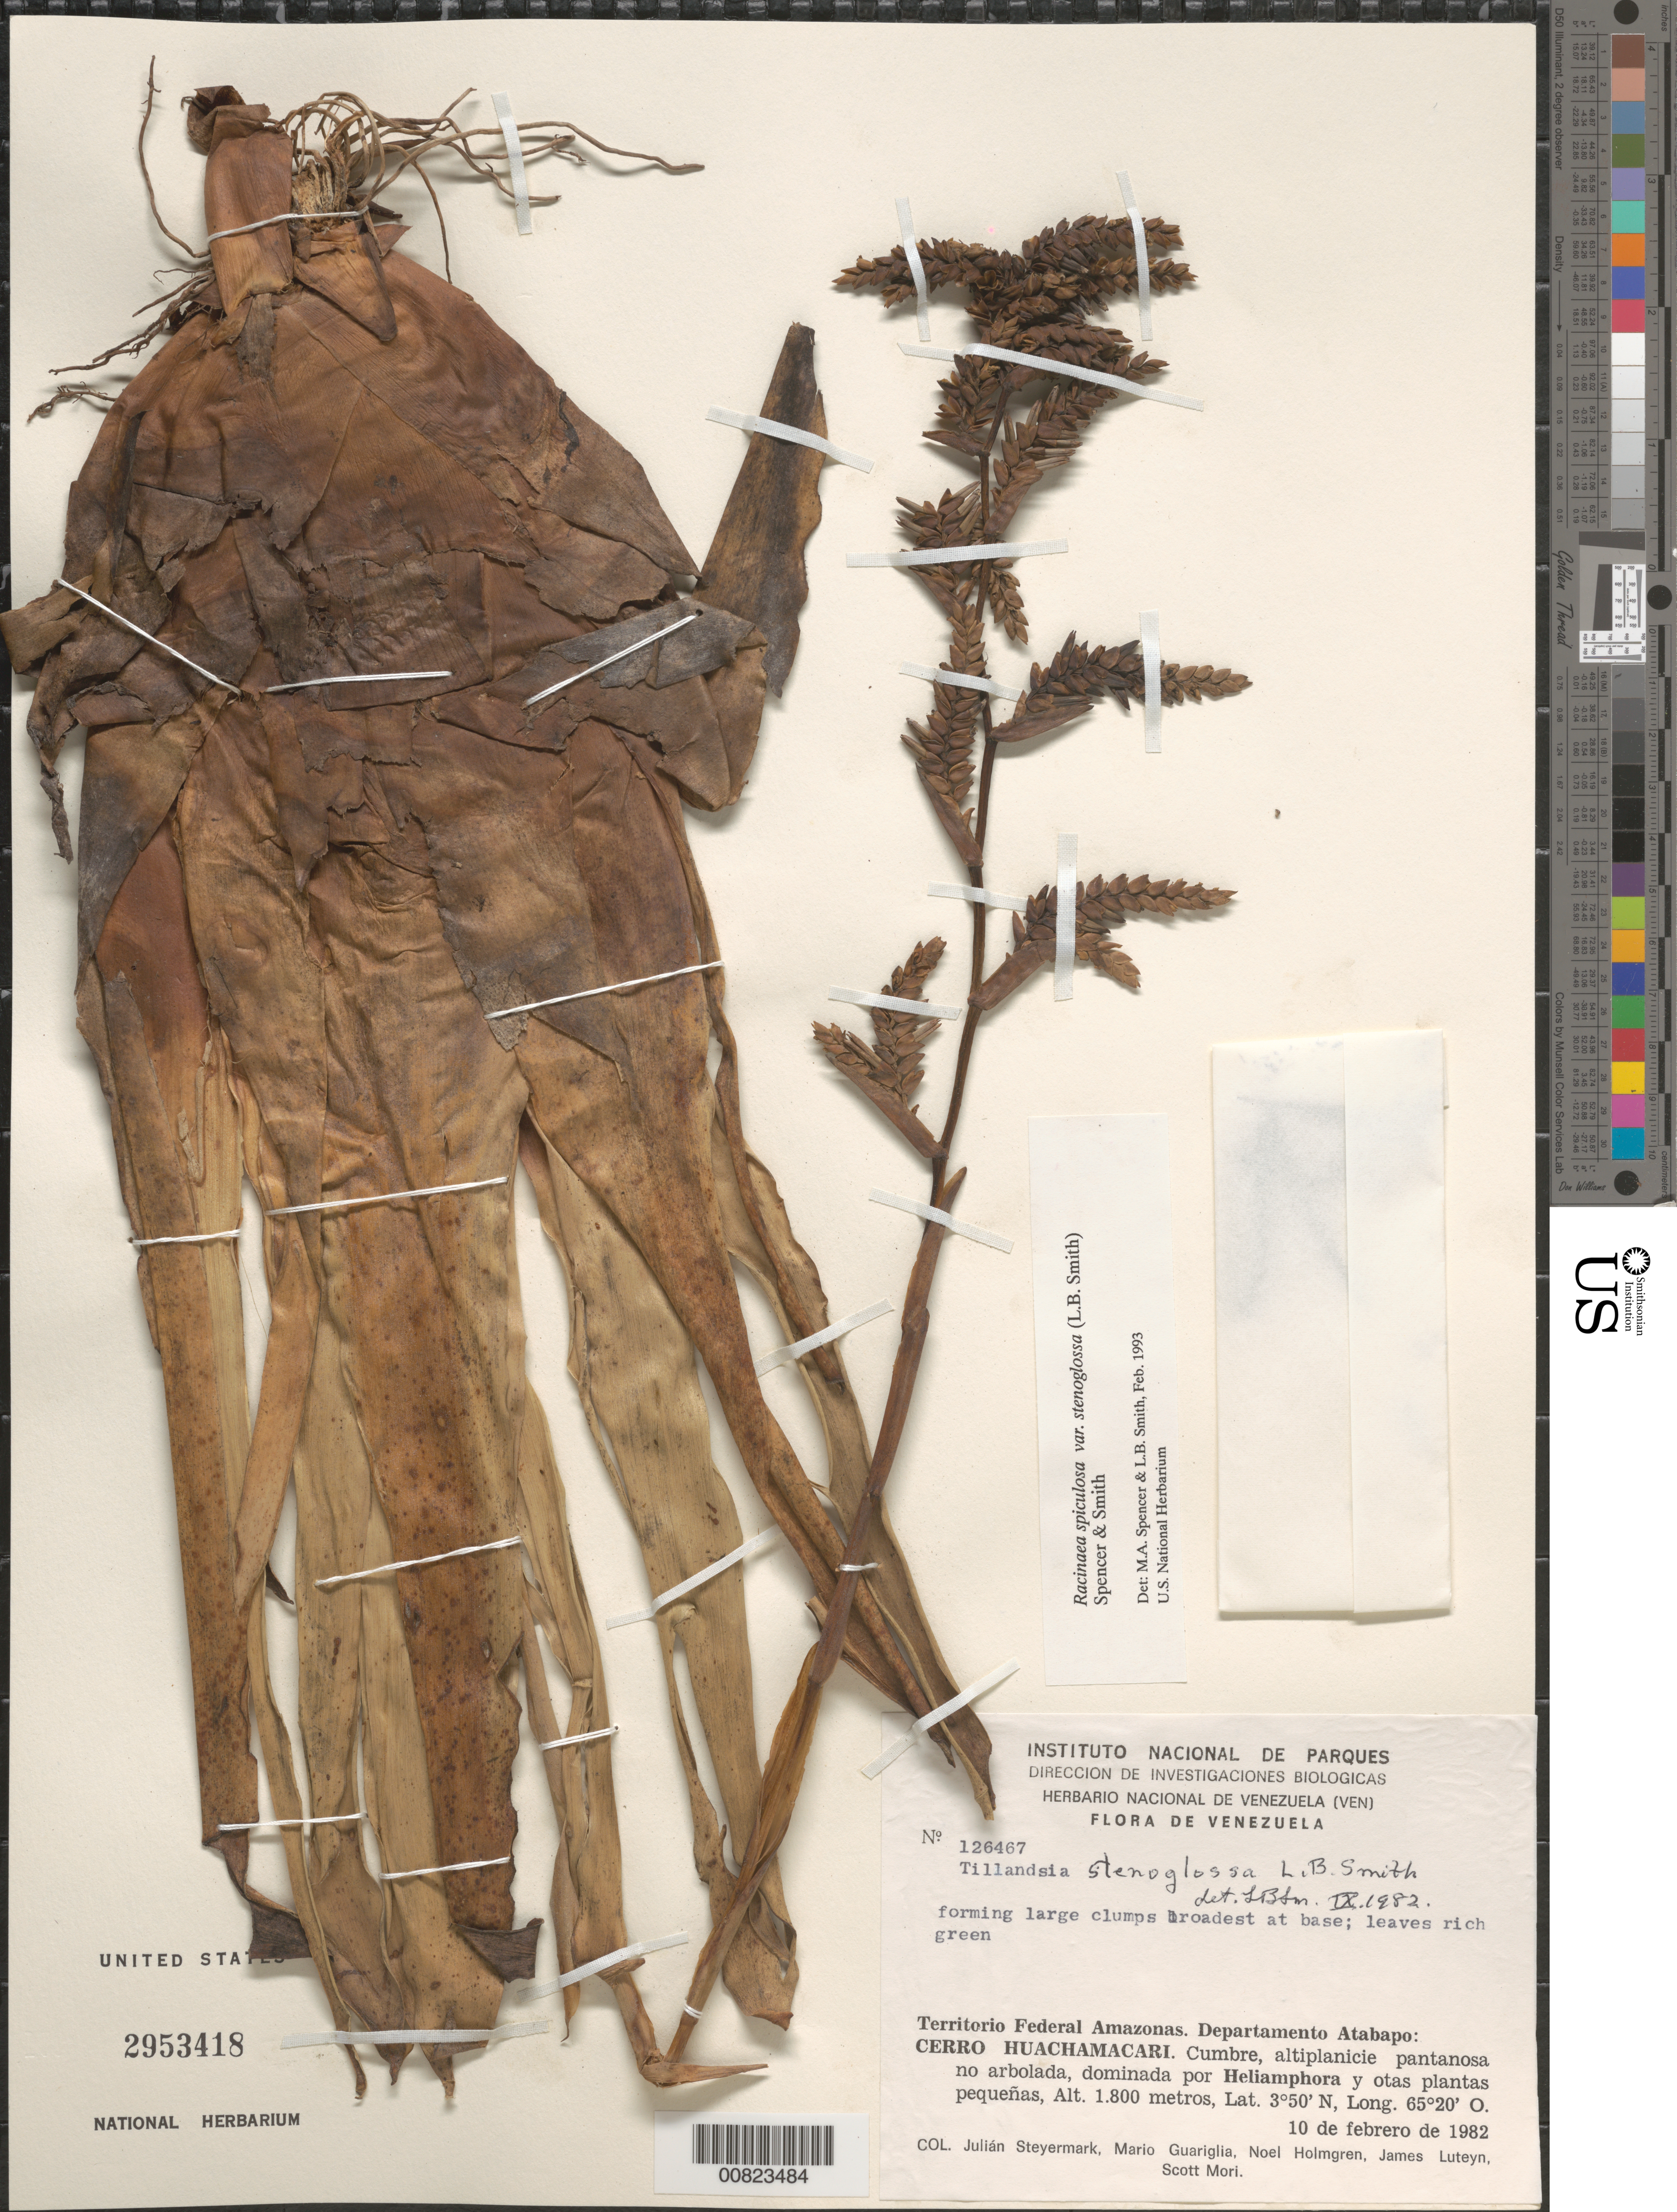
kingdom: Plantae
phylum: Tracheophyta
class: Liliopsida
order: Poales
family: Bromeliaceae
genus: Racinaea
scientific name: Racinaea spiculosa var. stenoglossa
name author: (L.B. Sm.) M.A. Spencer & L.B. Sm.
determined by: Spencer, M. A.; Smith, L. B.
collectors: J. Steyermark, M. Guariglia P., N. H. Holmgren, J. L. Luteyn & S. Mori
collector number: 126467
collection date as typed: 10-Feb-82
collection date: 1982-02-10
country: Venezuela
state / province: Amazonas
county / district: Atabapo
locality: Cerro Huachamacari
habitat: Cumbre, altiplanicie pantanosa no arbolada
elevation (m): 1800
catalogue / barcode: US 2953418